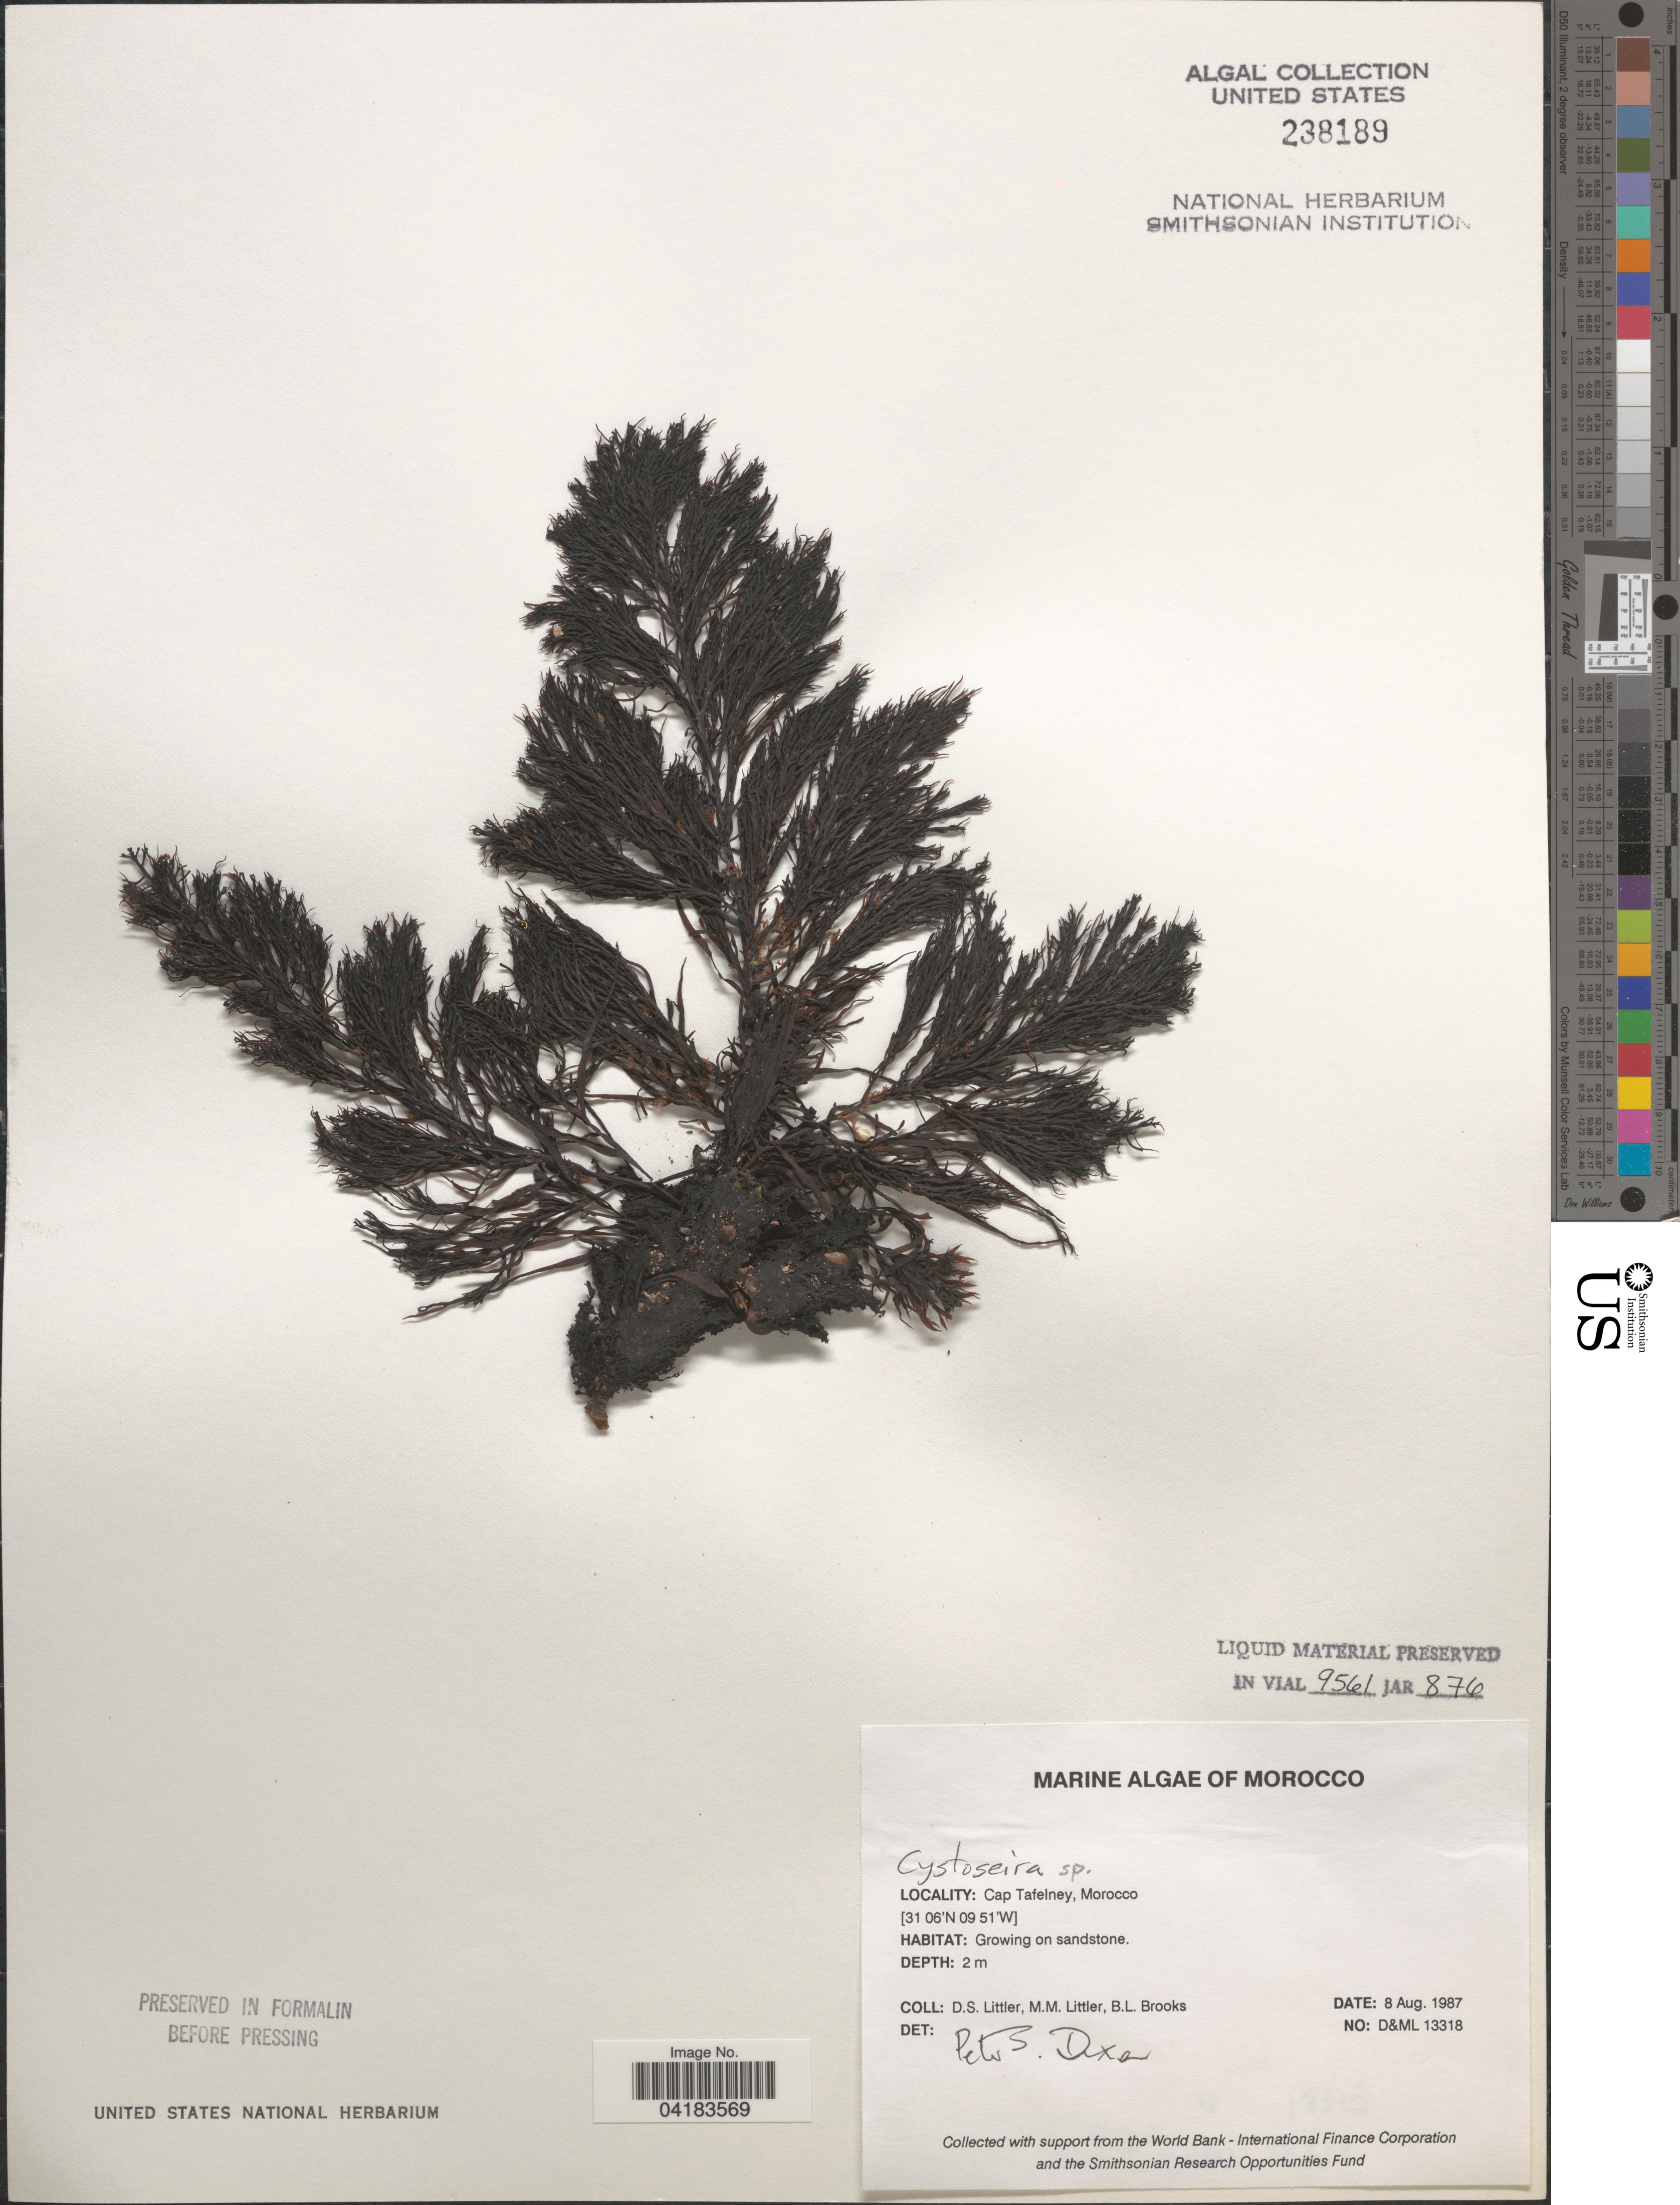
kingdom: Chromista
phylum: Ochrophyta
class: Phaeophyceae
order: Fucales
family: Sargassaceae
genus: Cystoseira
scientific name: Cystoseira sp.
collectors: D. S. Littler & B. Brooks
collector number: D&ML13318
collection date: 1987-08-08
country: Morocco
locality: Cap Tafelney.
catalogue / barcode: US 238189